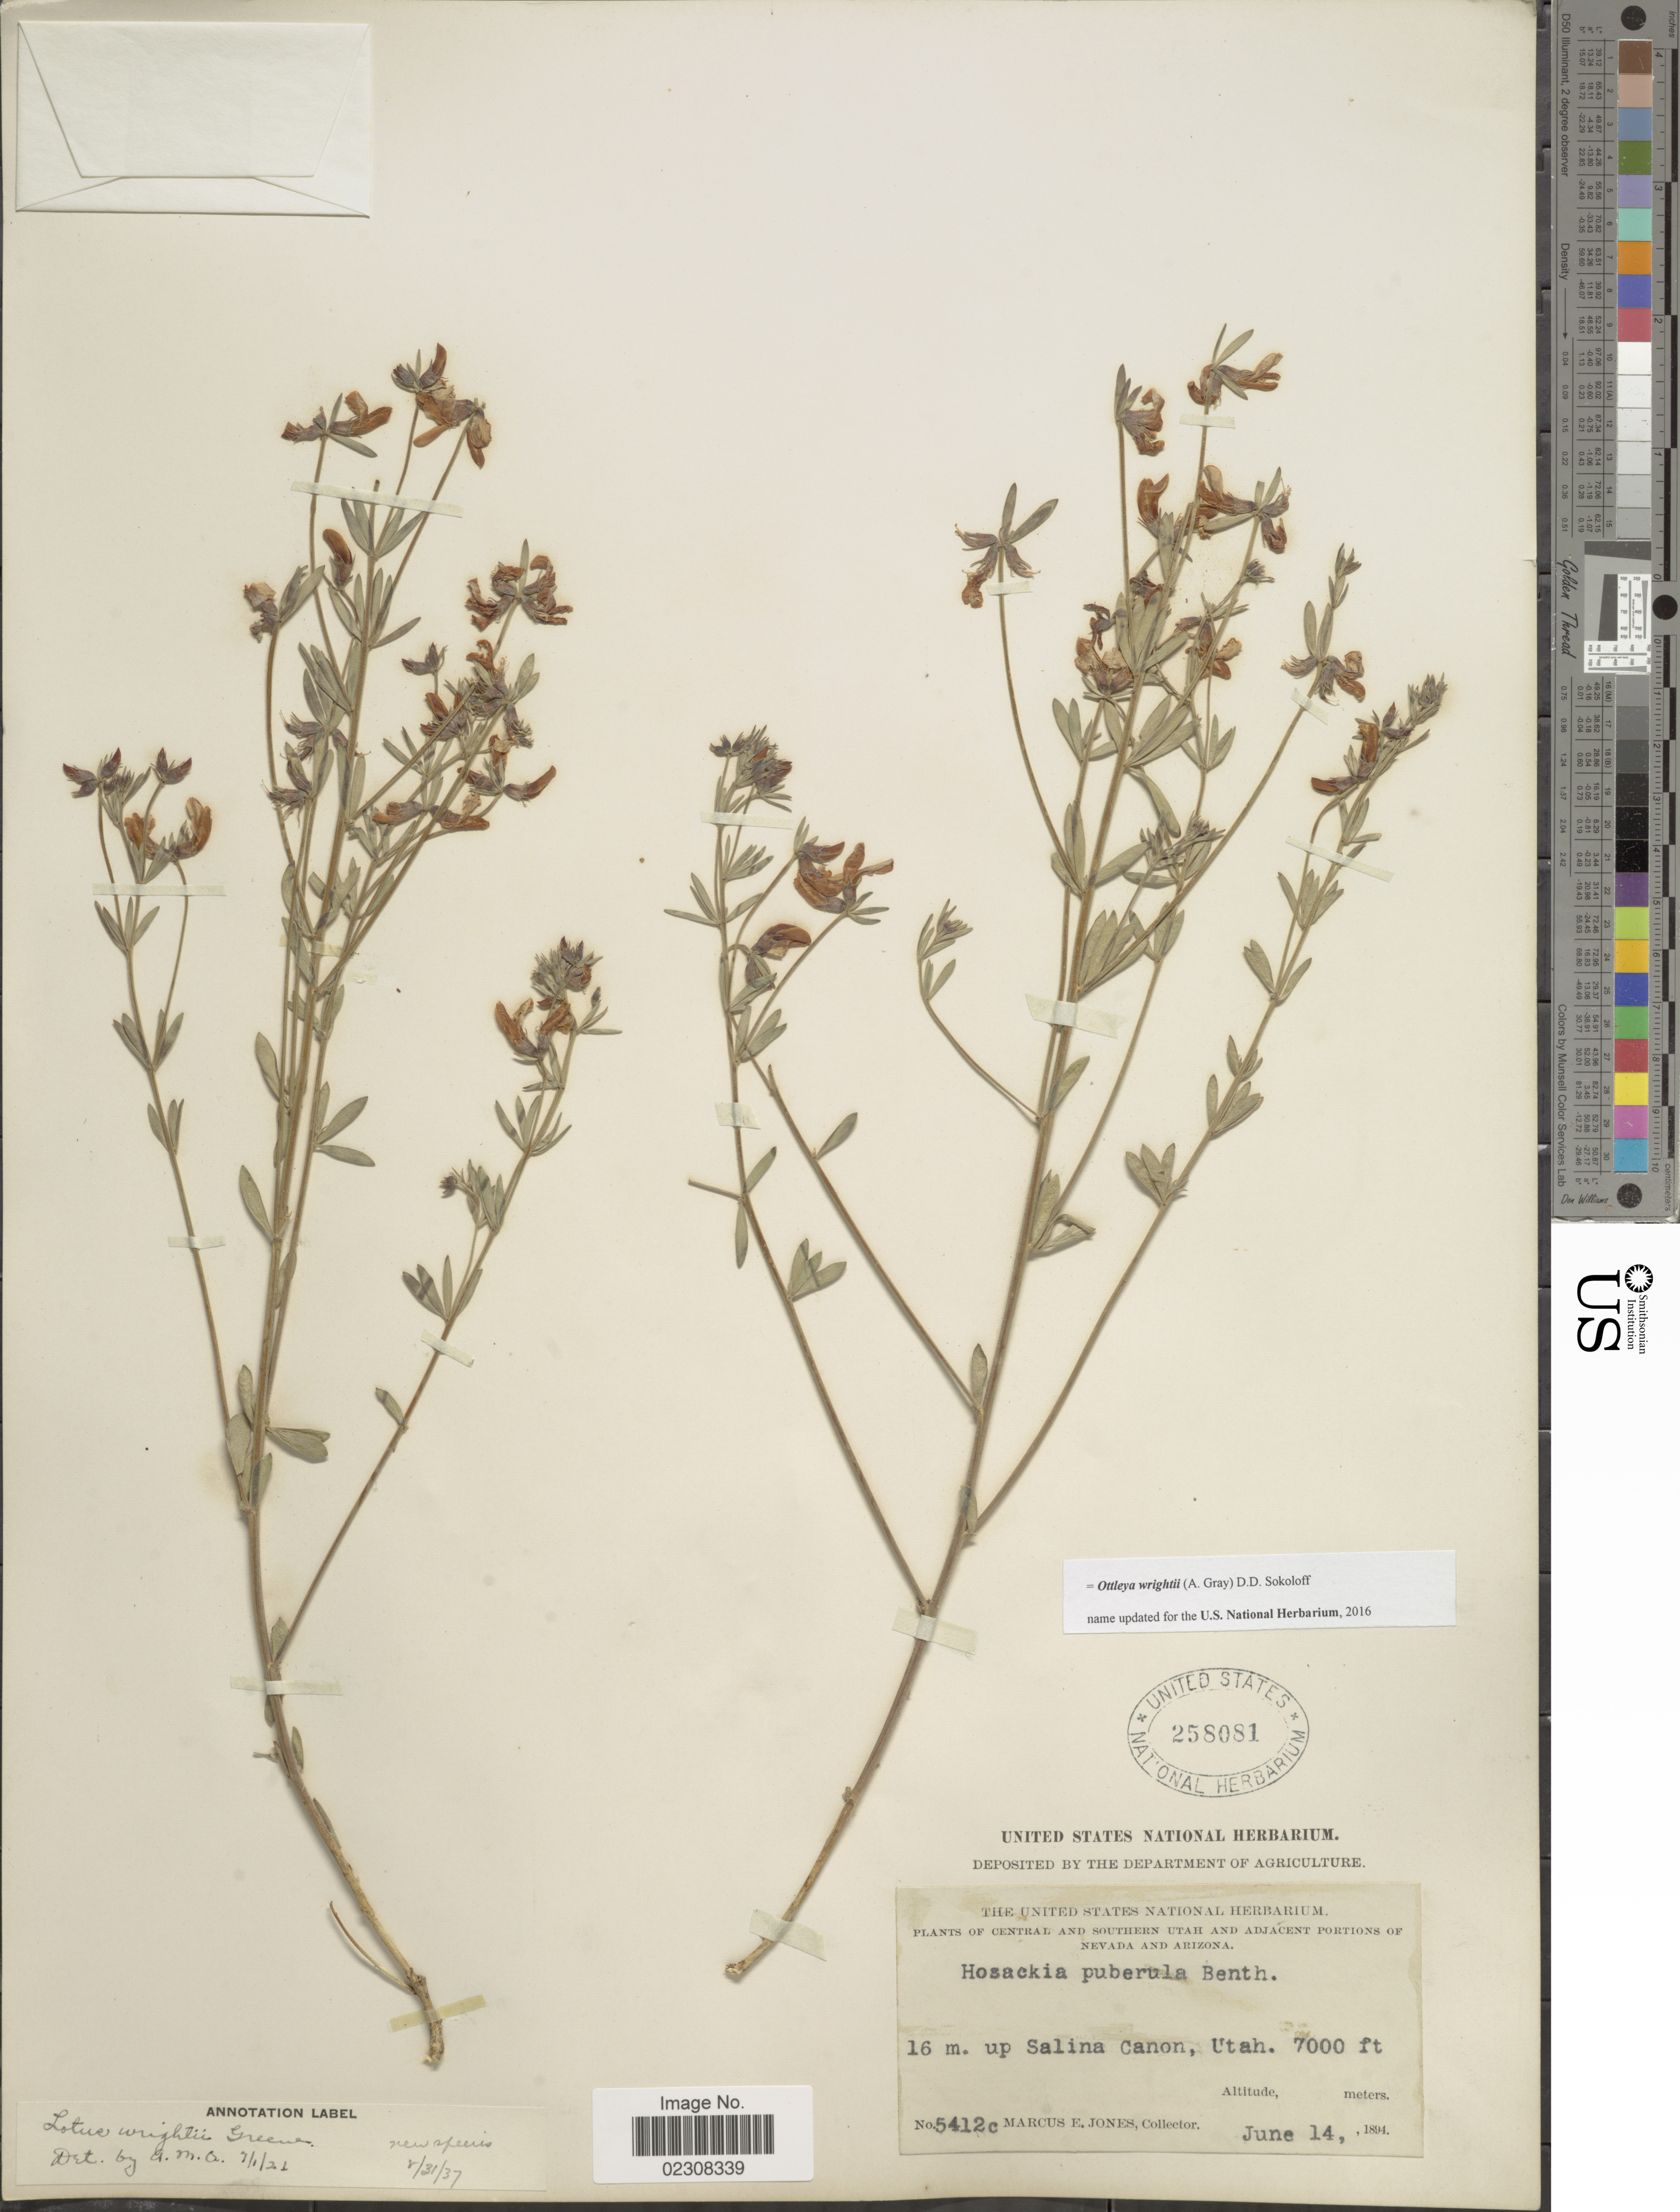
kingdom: Plantae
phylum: Tracheophyta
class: Magnoliopsida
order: Fabales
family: Fabaceae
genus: Ottleya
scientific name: Ottleya wrightii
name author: (A. Gray) D.D. Sokoloff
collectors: M. E. Jones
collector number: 5412c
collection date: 1894-06-14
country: United States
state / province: Utah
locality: Central and Southern Utah Adjacent Portions of Nevada and Arizona, 16 m up Salina Canon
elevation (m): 2134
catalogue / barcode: US 258081